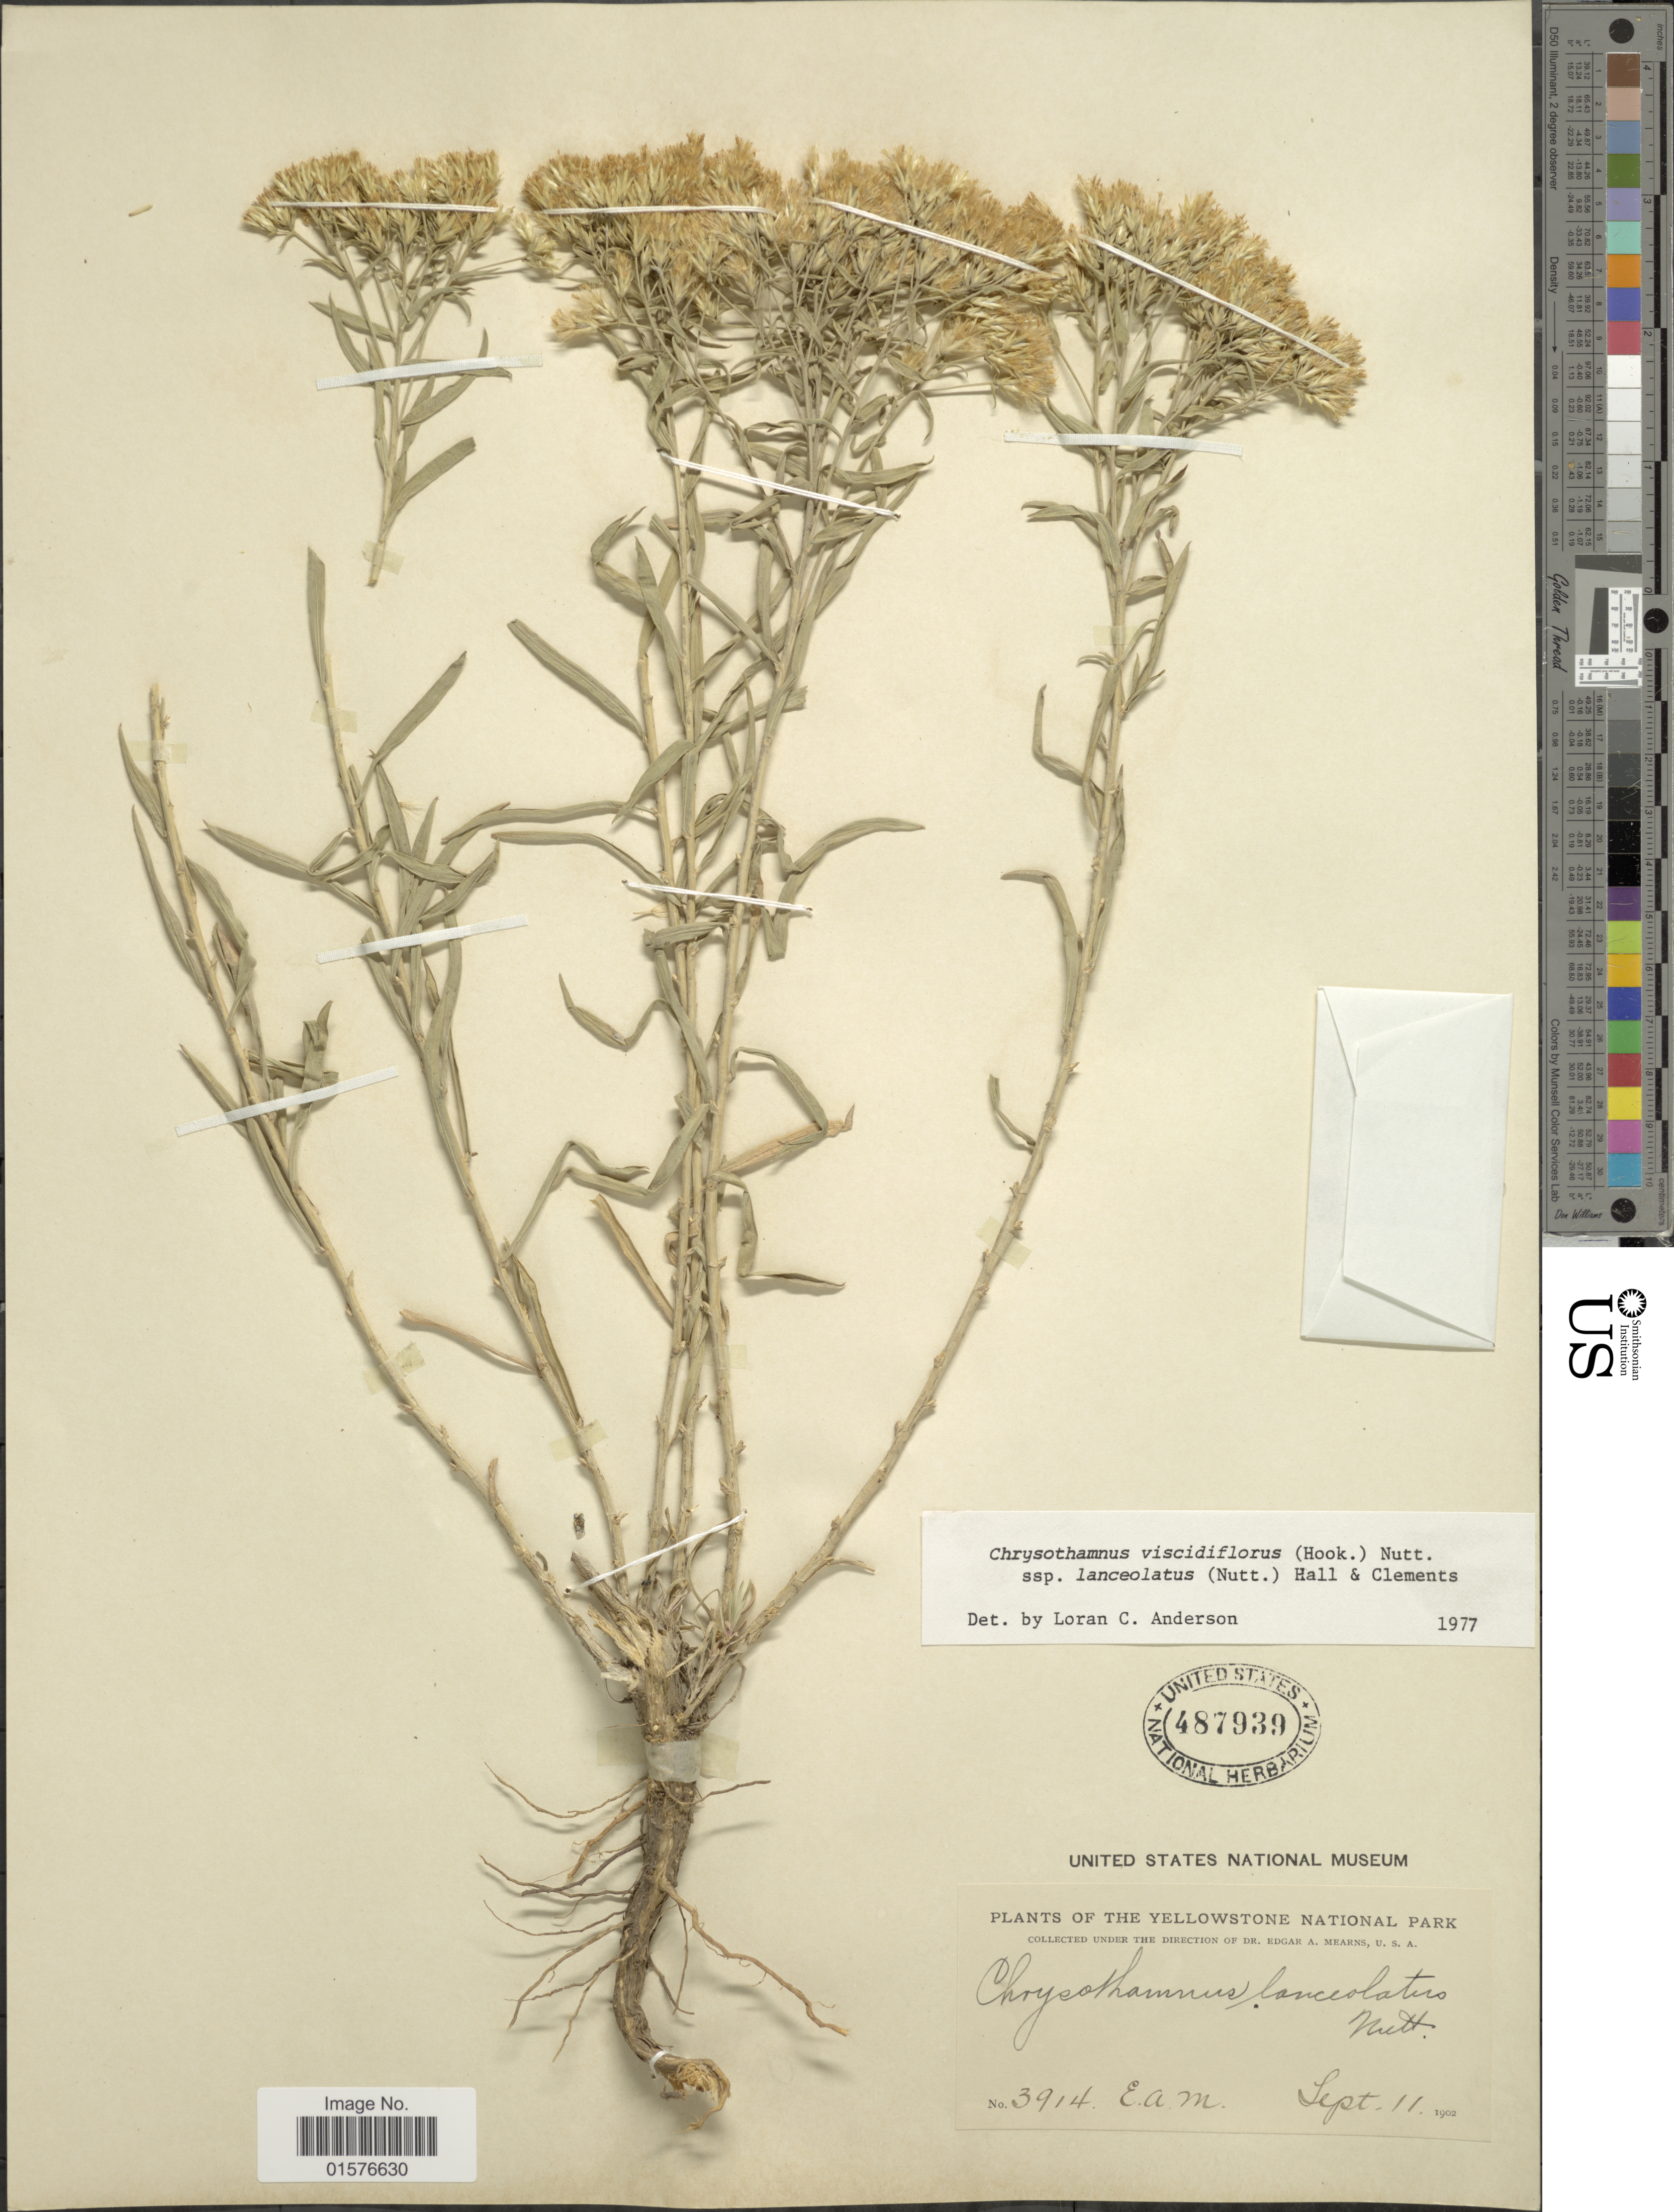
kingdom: Plantae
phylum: Tracheophyta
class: Magnoliopsida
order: Asterales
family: Asteraceae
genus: Chrysothamnus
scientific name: Chrysothamnus viscidiflorus subsp. lanceolatus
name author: (Nutt.) H.M. Hall & Clem.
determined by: Urbatsch, Lowell E., Curator (LSU), Louisiana State University (UNITED STATES)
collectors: E. A. Mearns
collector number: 3914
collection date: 1902-09-11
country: United States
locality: The Yellowstone National Park.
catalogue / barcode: US 487939